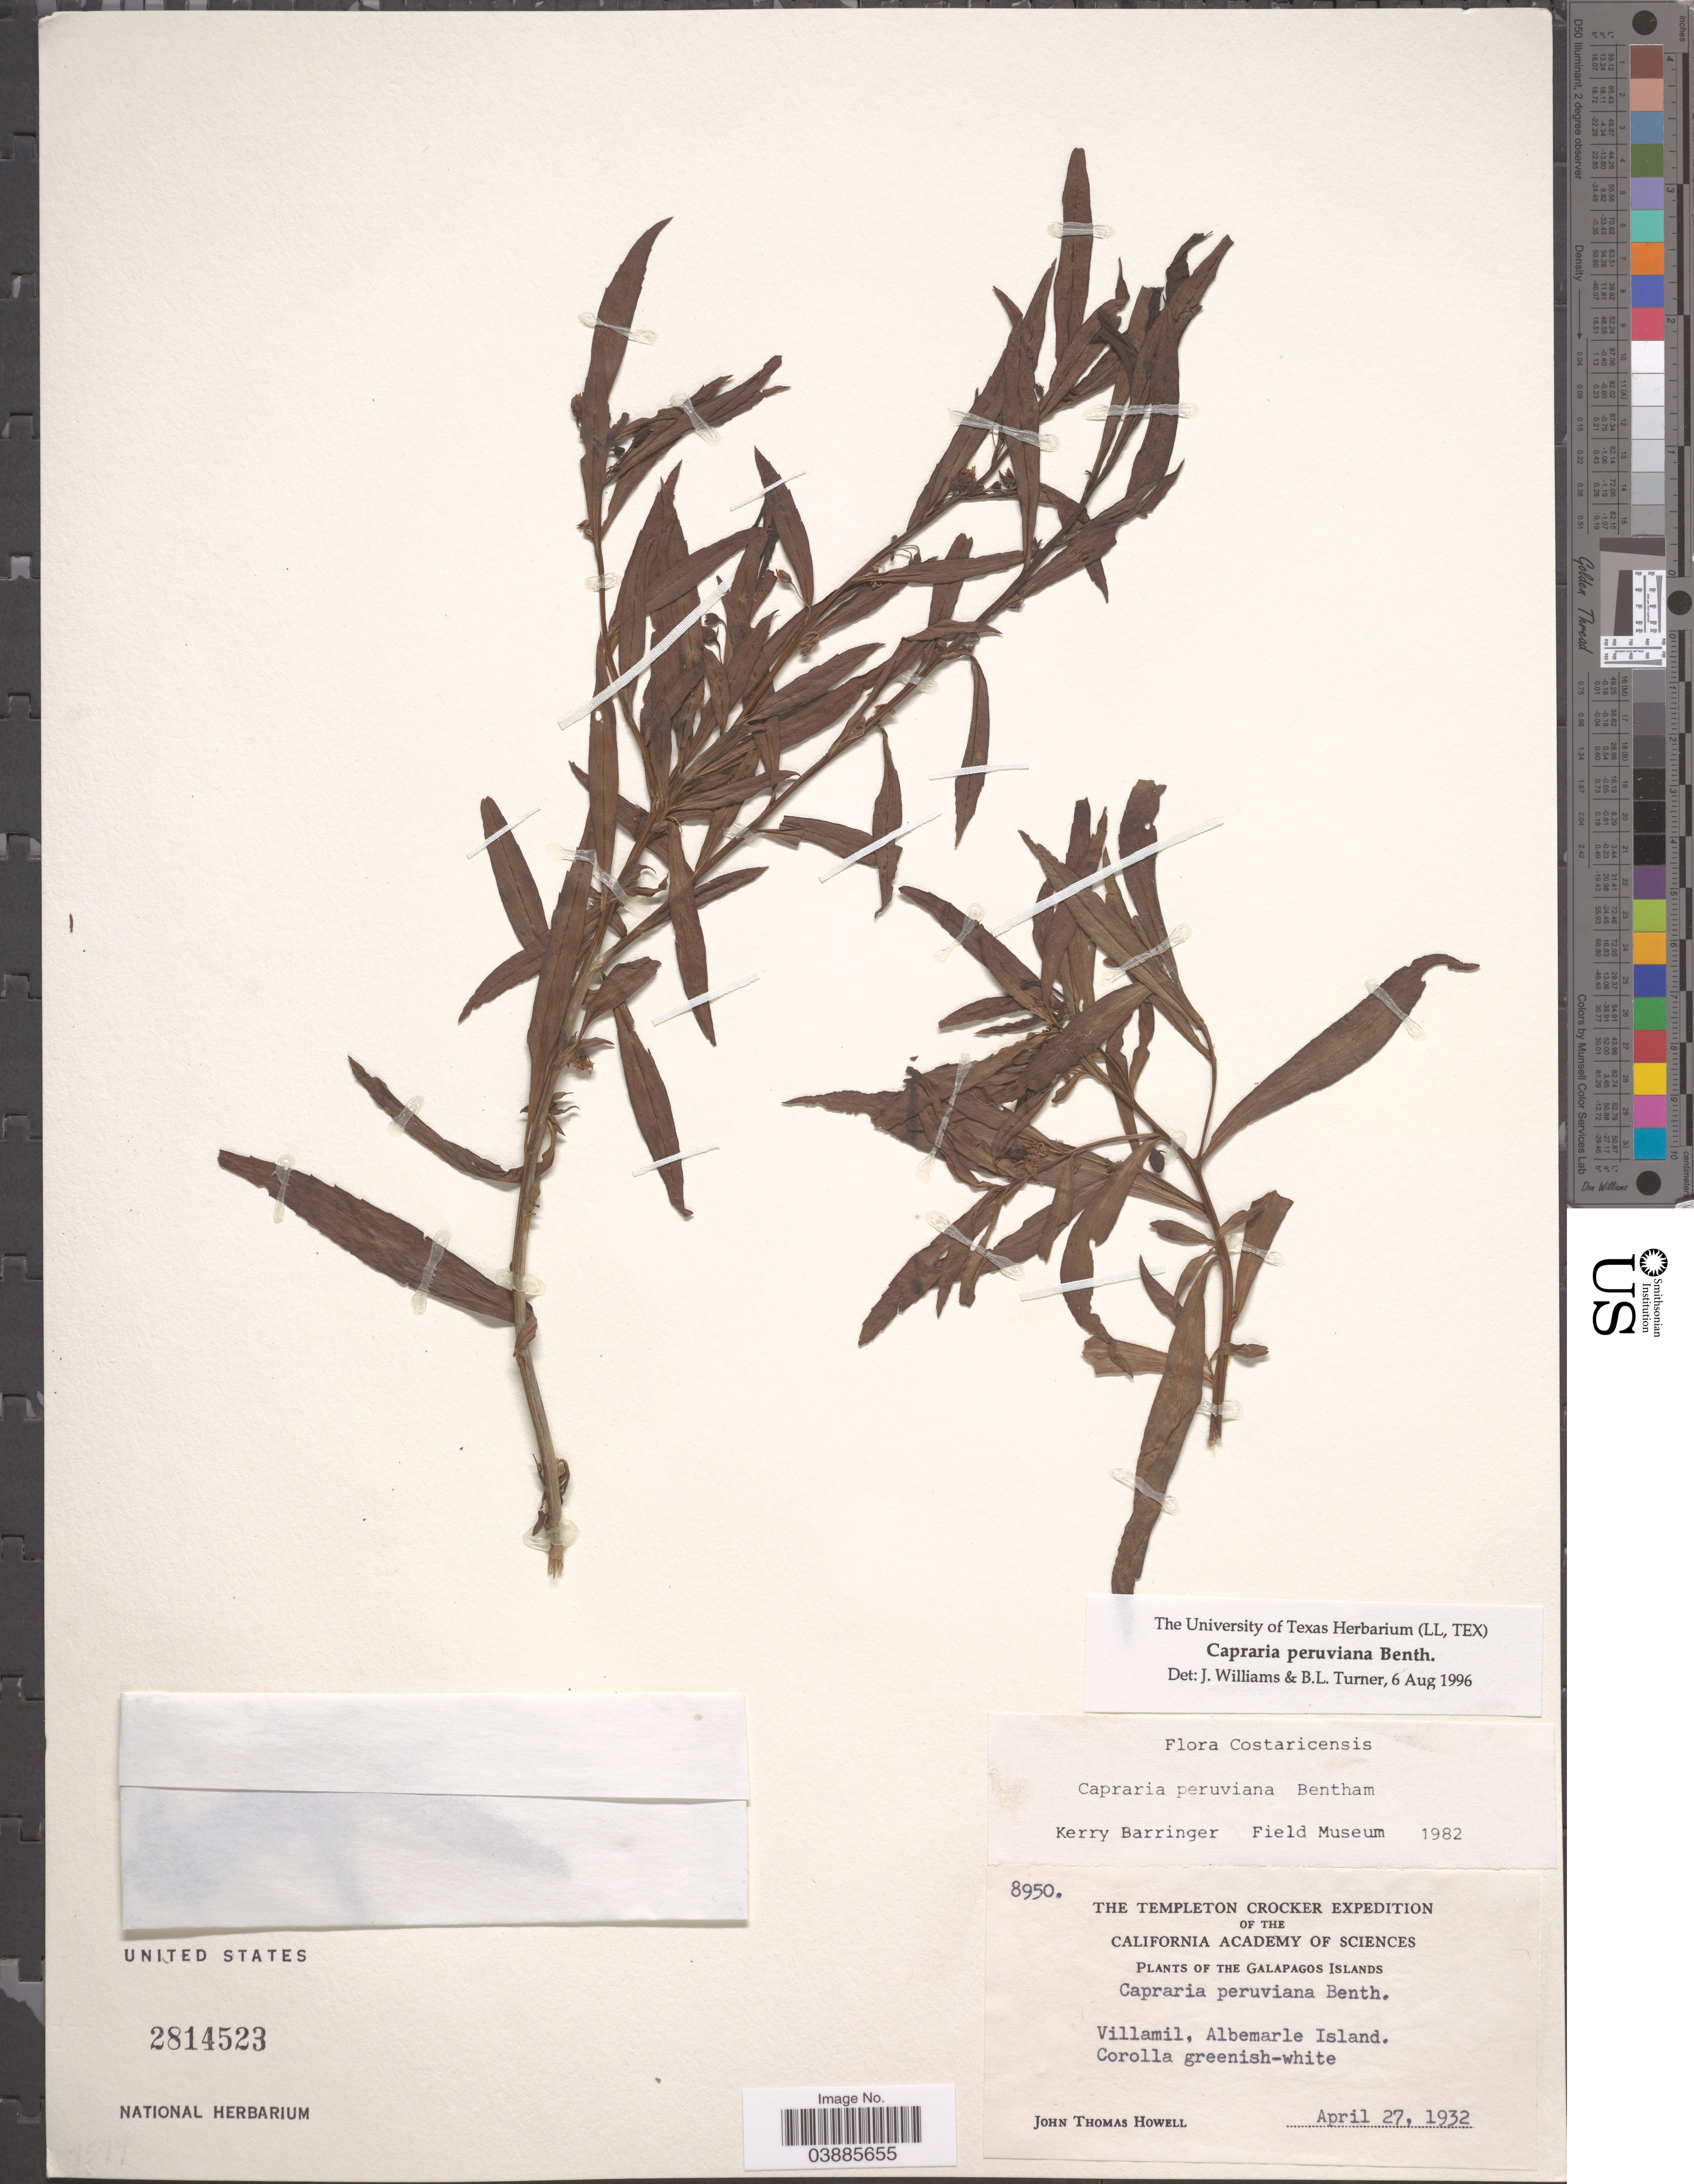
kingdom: Plantae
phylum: Tracheophyta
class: Magnoliopsida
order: Lamiales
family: Scrophulariaceae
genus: Capraria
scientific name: Capraria peruviana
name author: Benth.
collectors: J. T. Howell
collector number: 8950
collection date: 1932-04-27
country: Ecuador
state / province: Colón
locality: The Galapagos Islands. Villamil, Albemarle Island.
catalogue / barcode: US 2814523